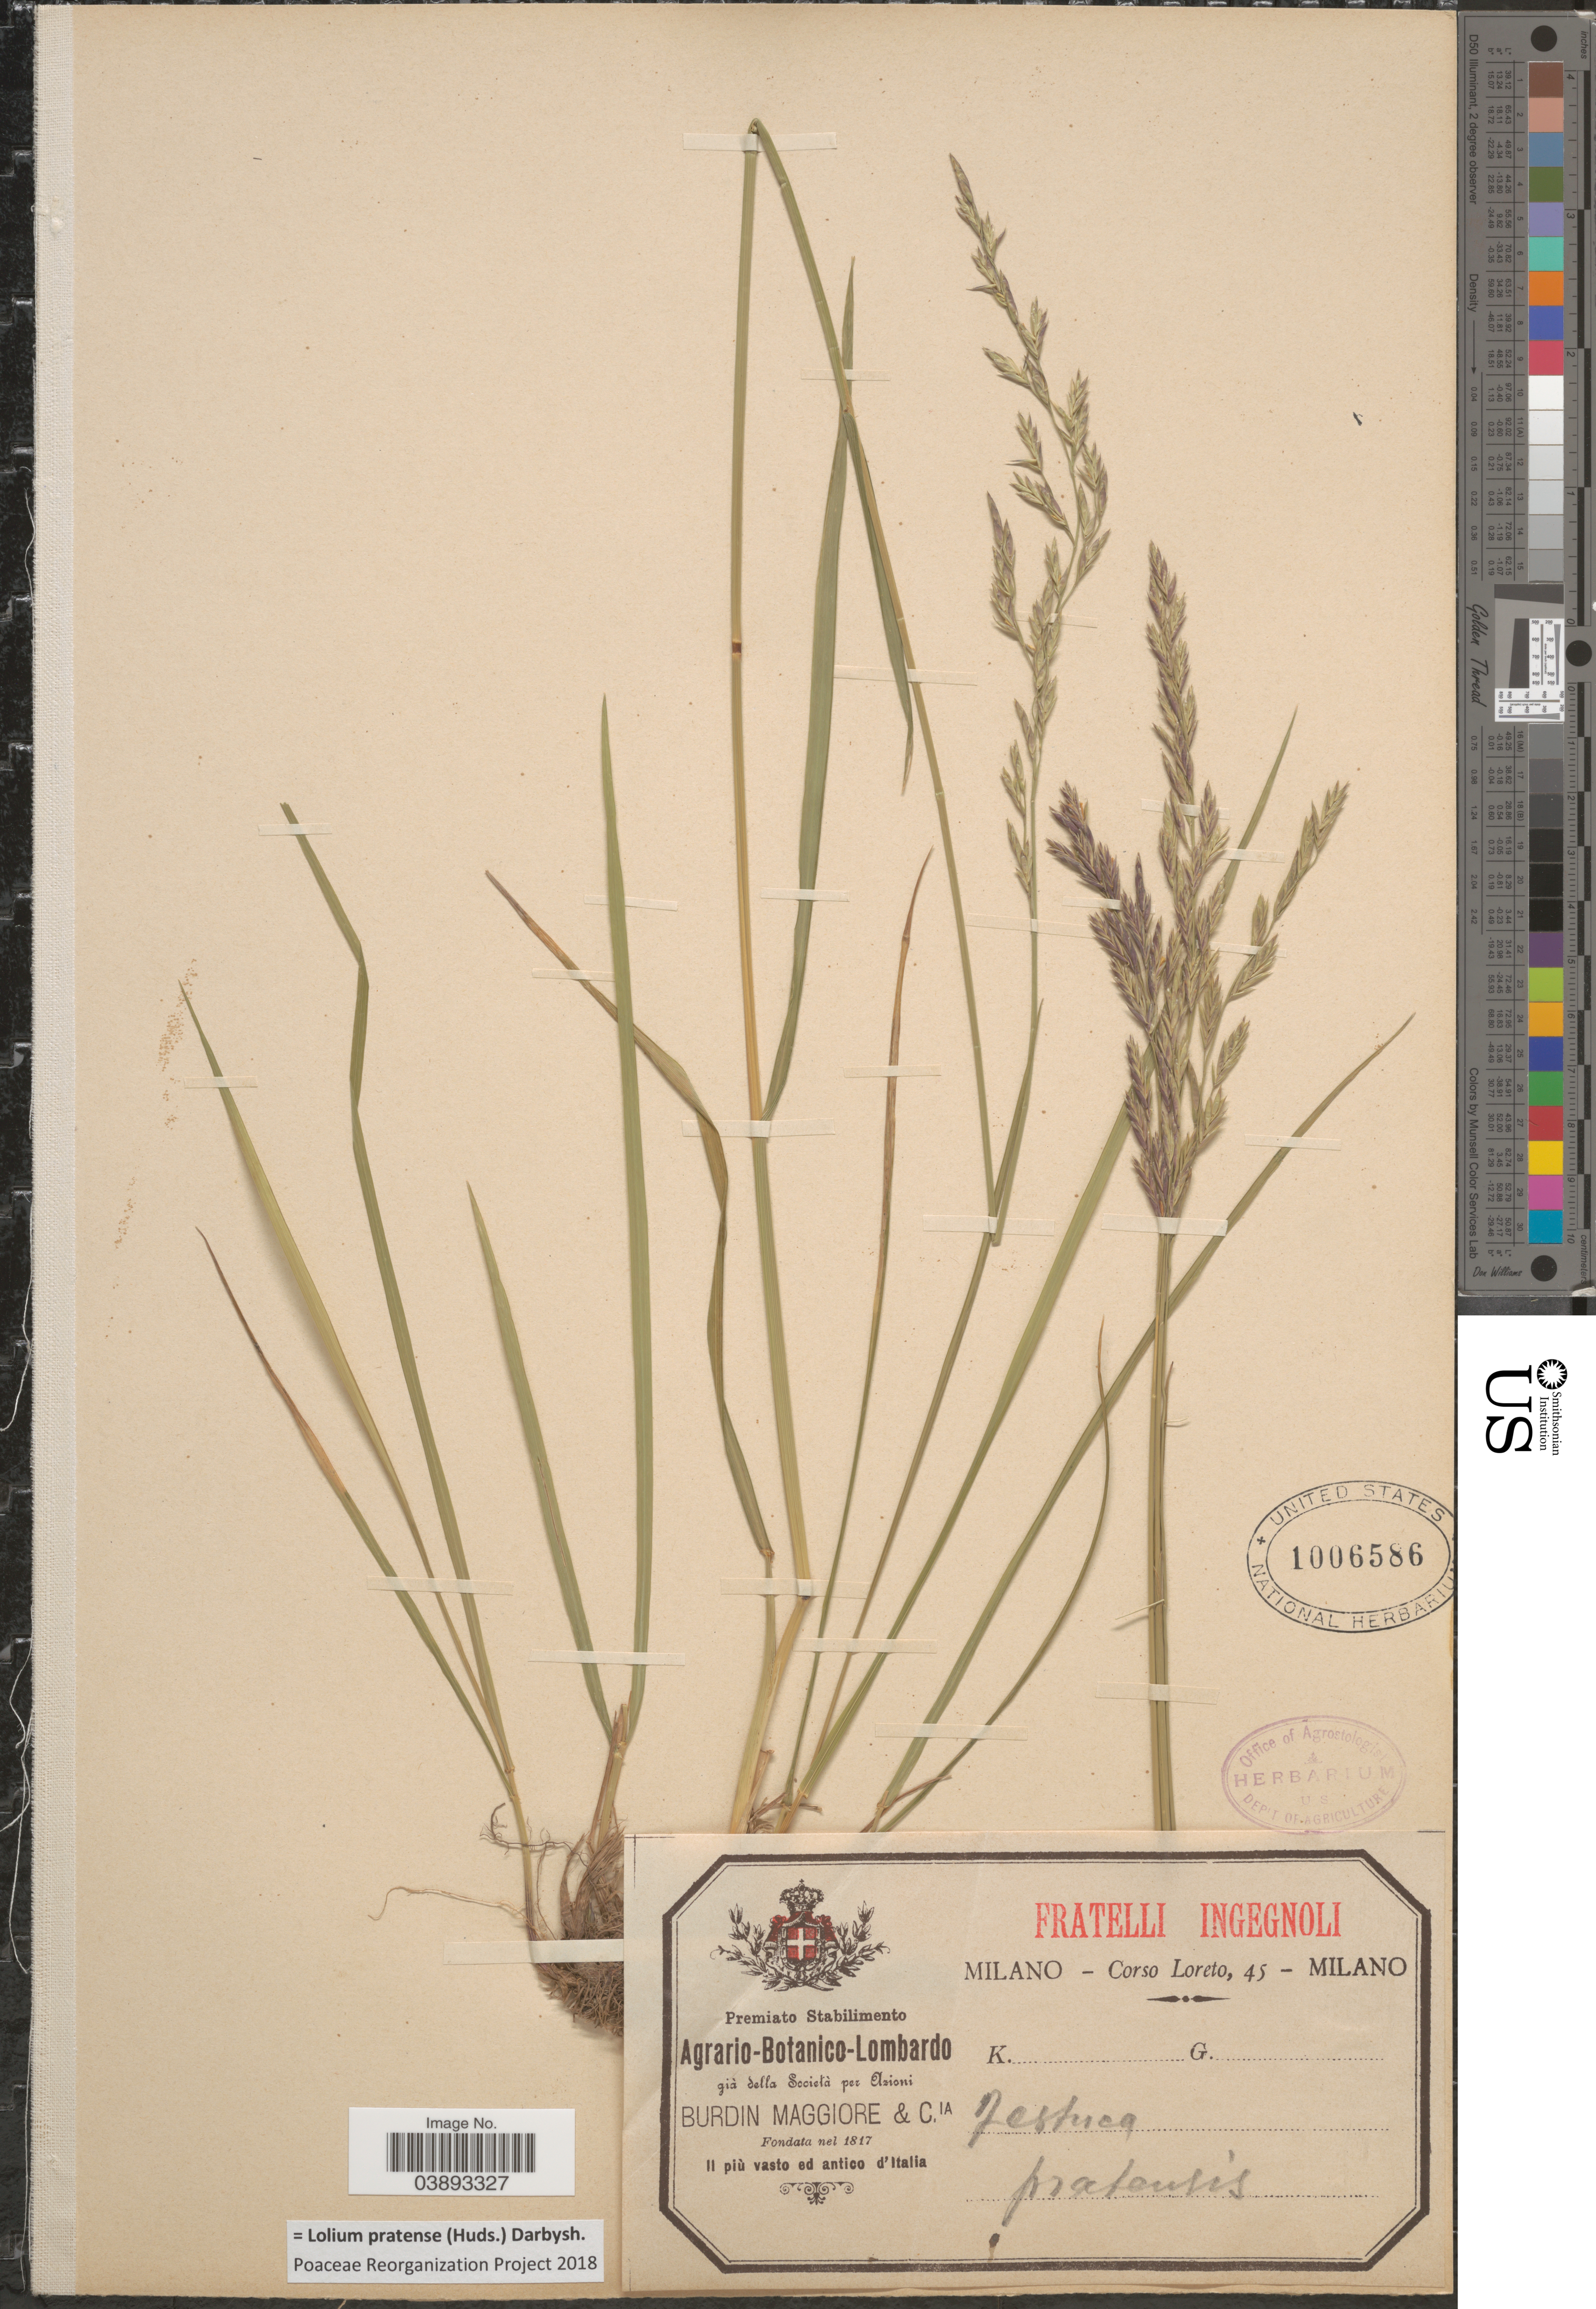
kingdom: Plantae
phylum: Tracheophyta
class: Liliopsida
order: Poales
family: Poaceae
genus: Lolium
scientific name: Lolium pratense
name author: (Huds.) Darbysh.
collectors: Loreto, C.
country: Italy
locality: Milano.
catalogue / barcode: US 1006586